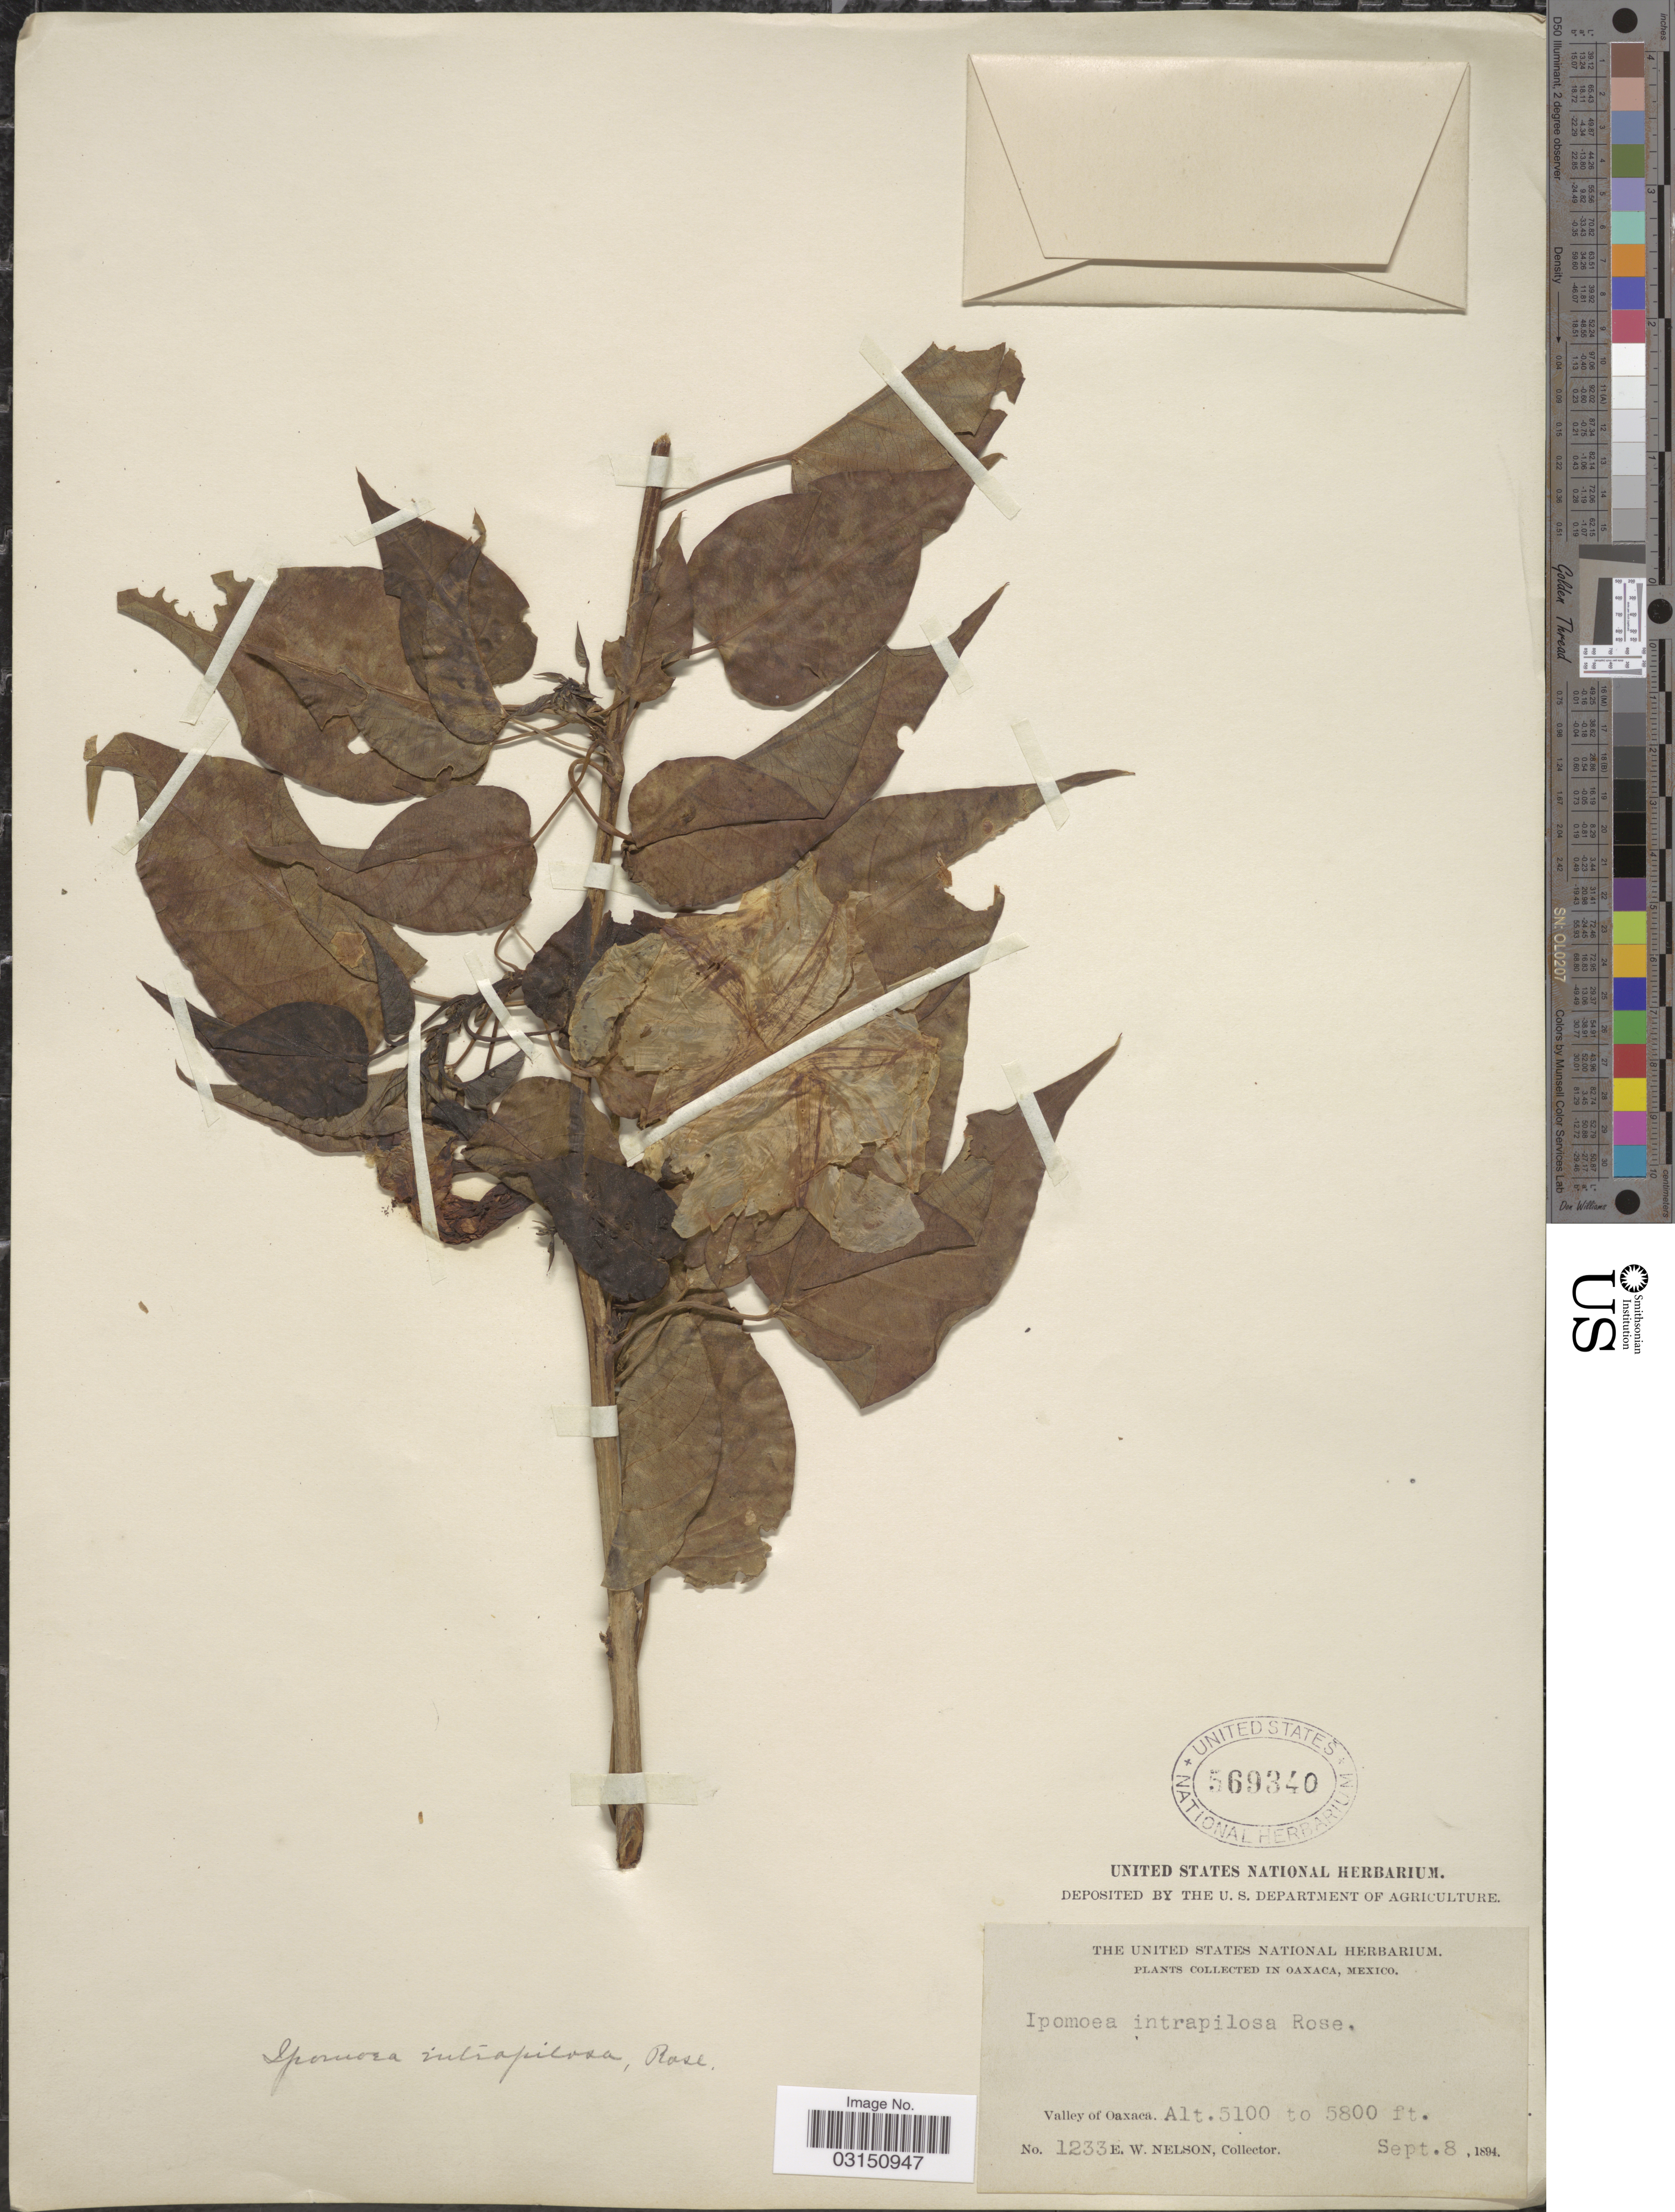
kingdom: Plantae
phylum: Tracheophyta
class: Magnoliopsida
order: Solanales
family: Convolvulaceae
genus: Ipomoea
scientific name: Ipomoea pauciflora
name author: M. Martens & Galeotti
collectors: E. W. Nelson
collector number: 1233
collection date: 1894-09-08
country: Mexico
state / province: Oaxaca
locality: Valley of Oaxaca.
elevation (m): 1554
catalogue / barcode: US 569340